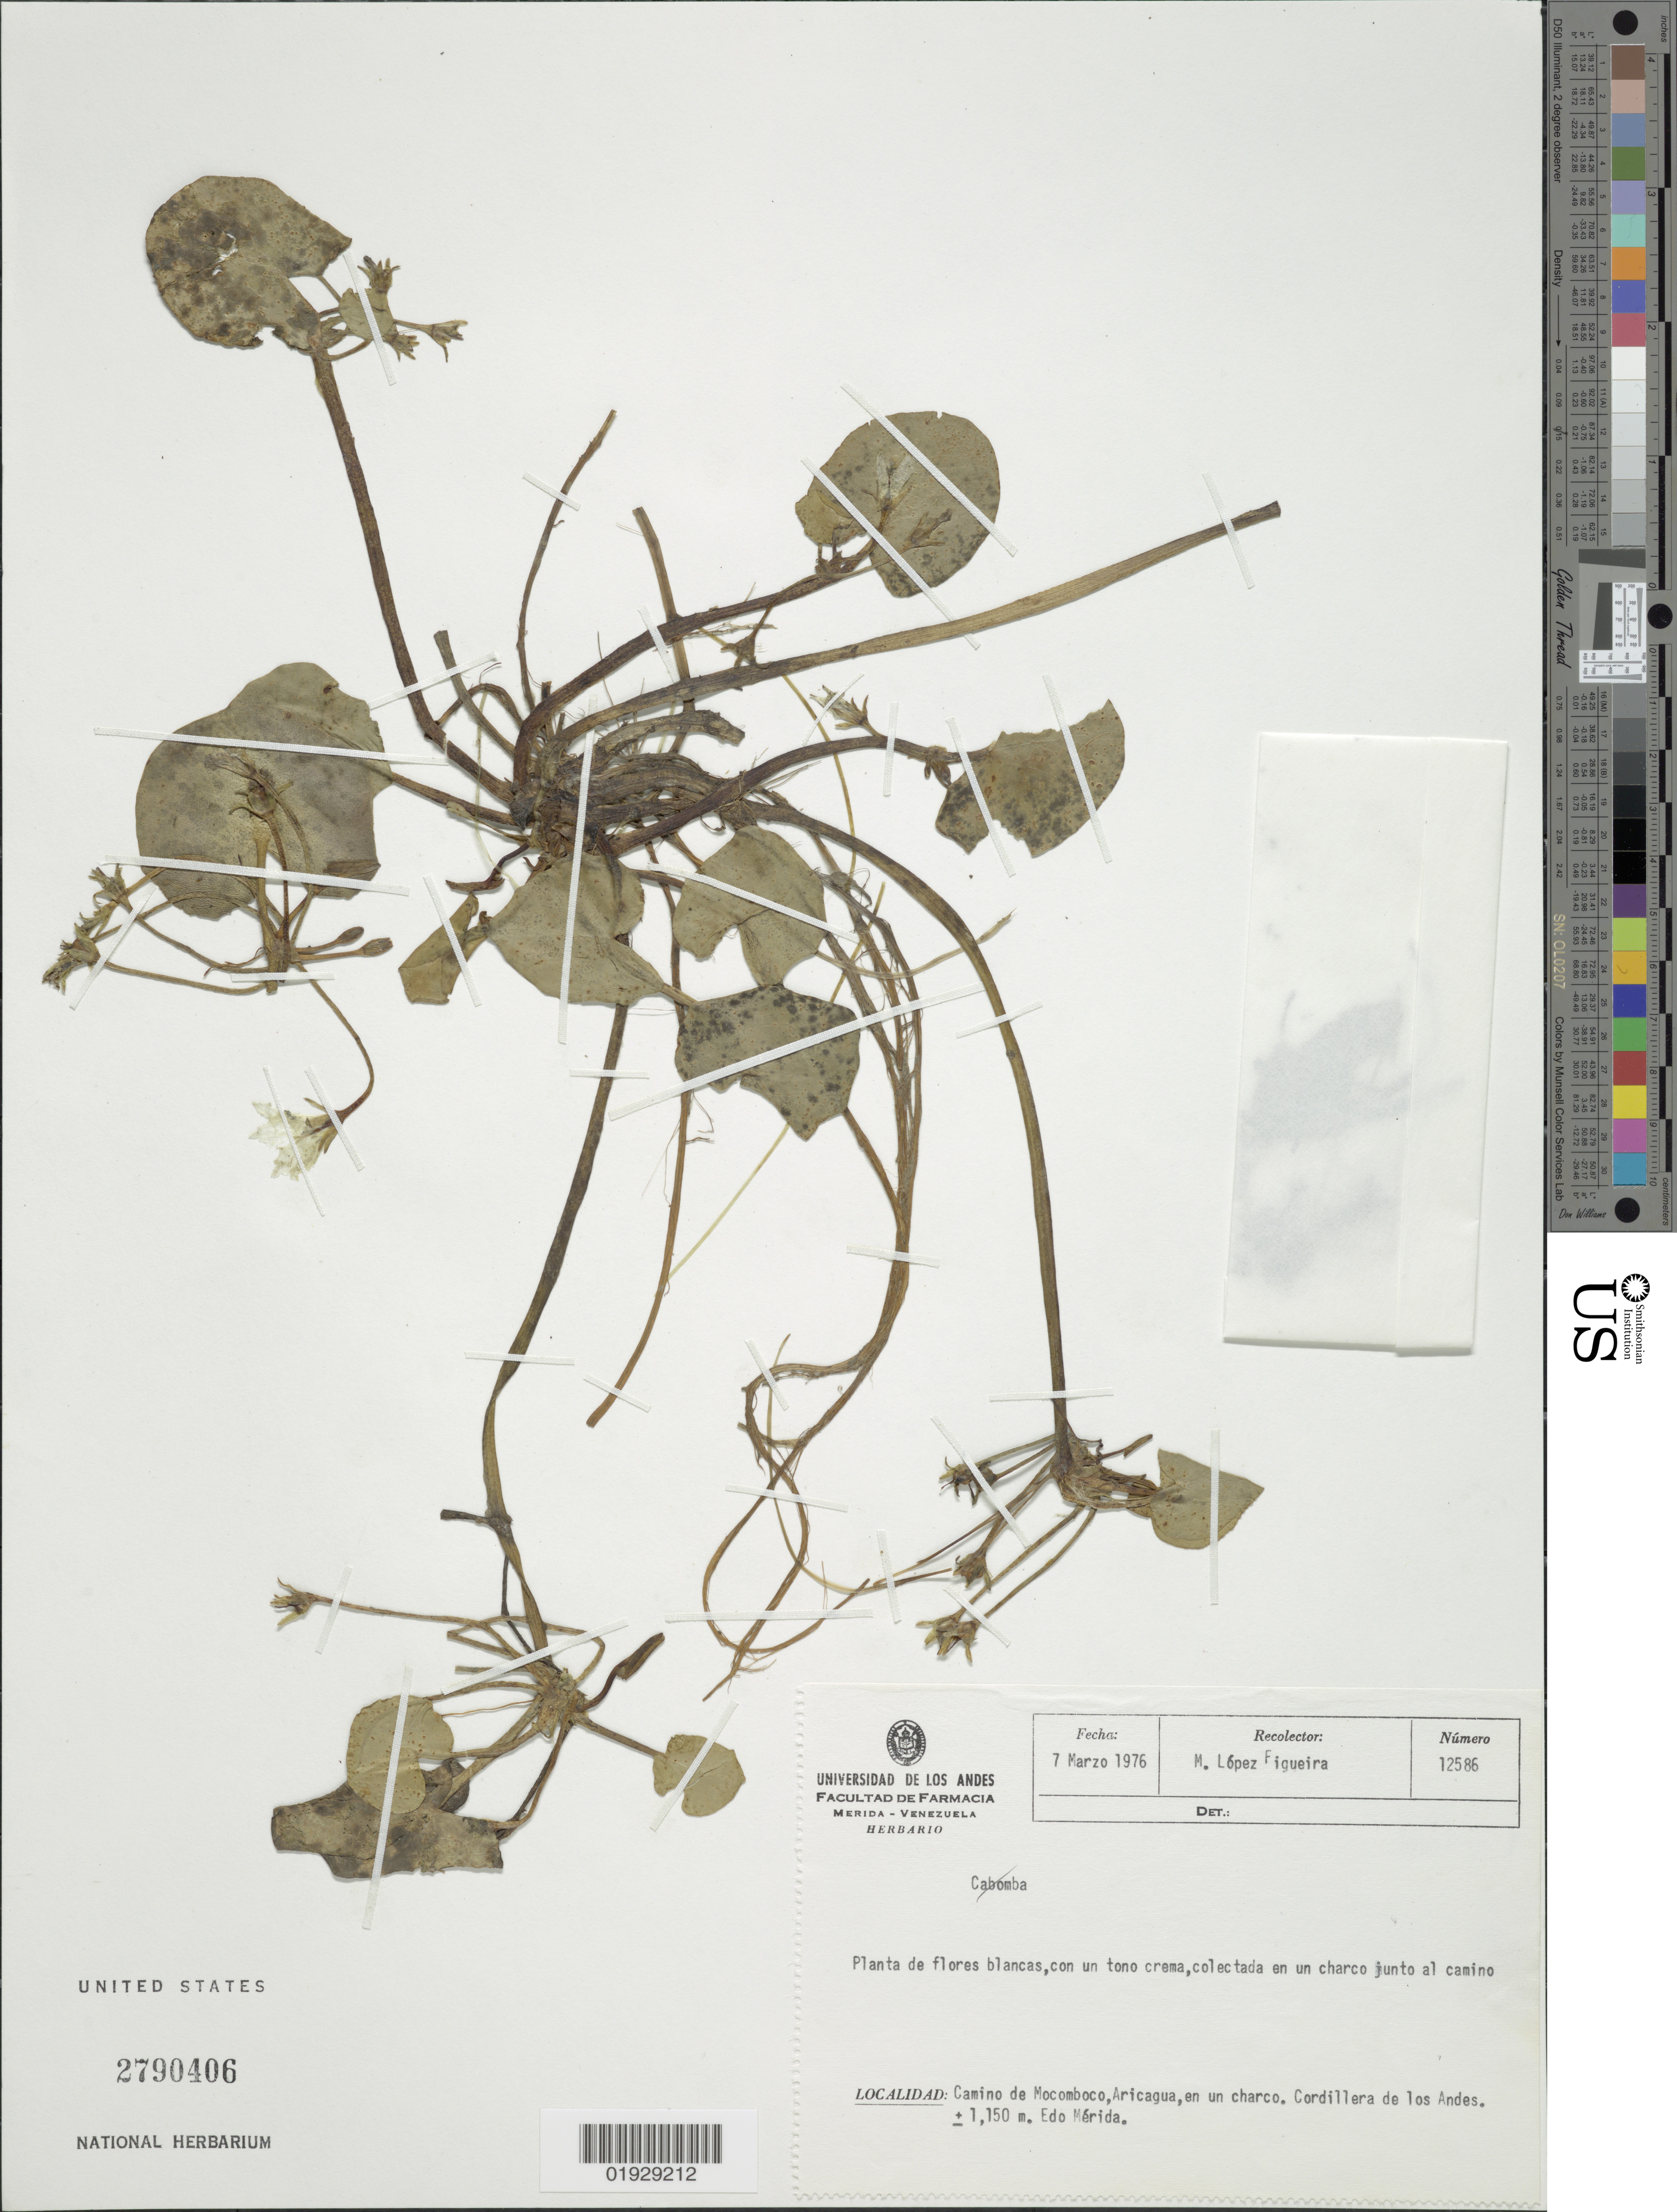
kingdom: Plantae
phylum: Tracheophyta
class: Magnoliopsida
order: Asterales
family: Menyanthaceae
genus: Nymphoides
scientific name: Nymphoides sp.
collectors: M. López Figueiras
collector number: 12586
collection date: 1976-03-07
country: Venezuela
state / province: Mérida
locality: Camino de Mocomboco, Aricagua, en un charco. Cordillera de los Andes. Edo Mérida.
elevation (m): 1150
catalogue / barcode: US 2790406